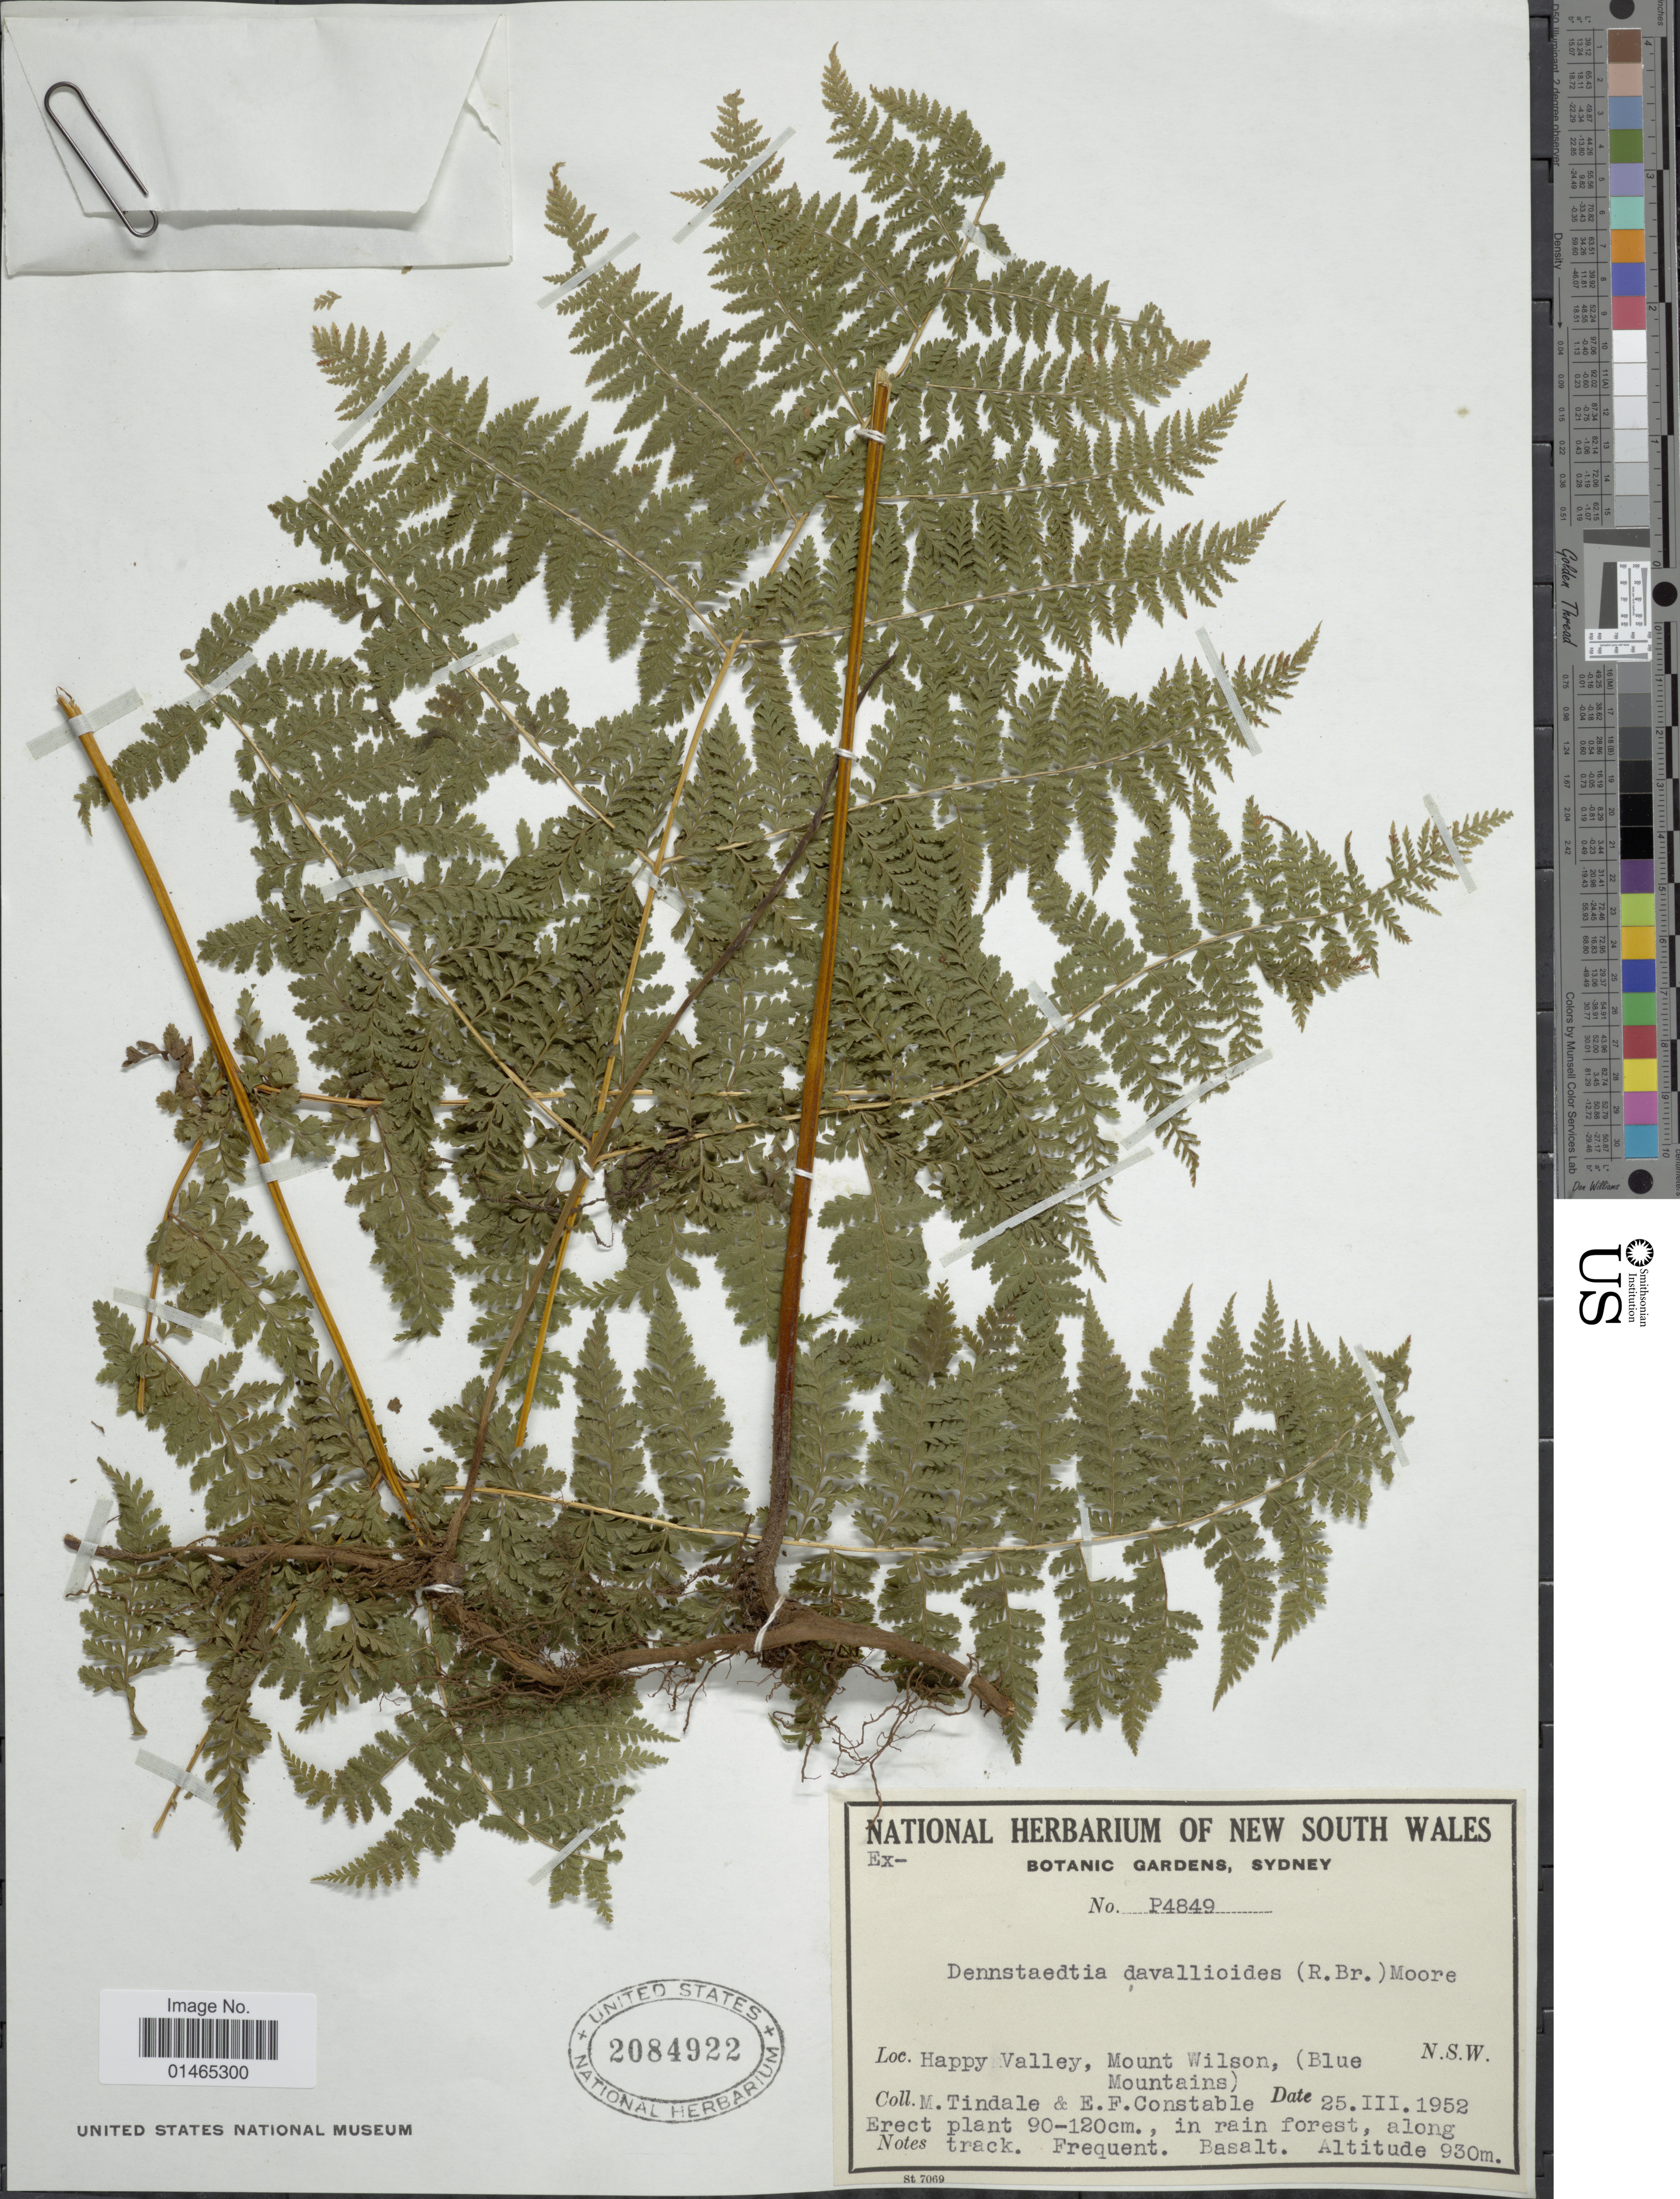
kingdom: Plantae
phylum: Tracheophyta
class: Polypodiopsida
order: Polypodiales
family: Dennstaedtiaceae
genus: Dennstaedtia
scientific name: Dennstaedtia davallioides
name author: (R. Br.) T. Moore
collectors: M. D. Tindale & E. F. Constable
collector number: P4849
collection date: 1952-03-25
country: Australia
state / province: New South Wales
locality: Happy Valley, Mount Wilson, (Blue Mountains)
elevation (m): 930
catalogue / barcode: US 2084922